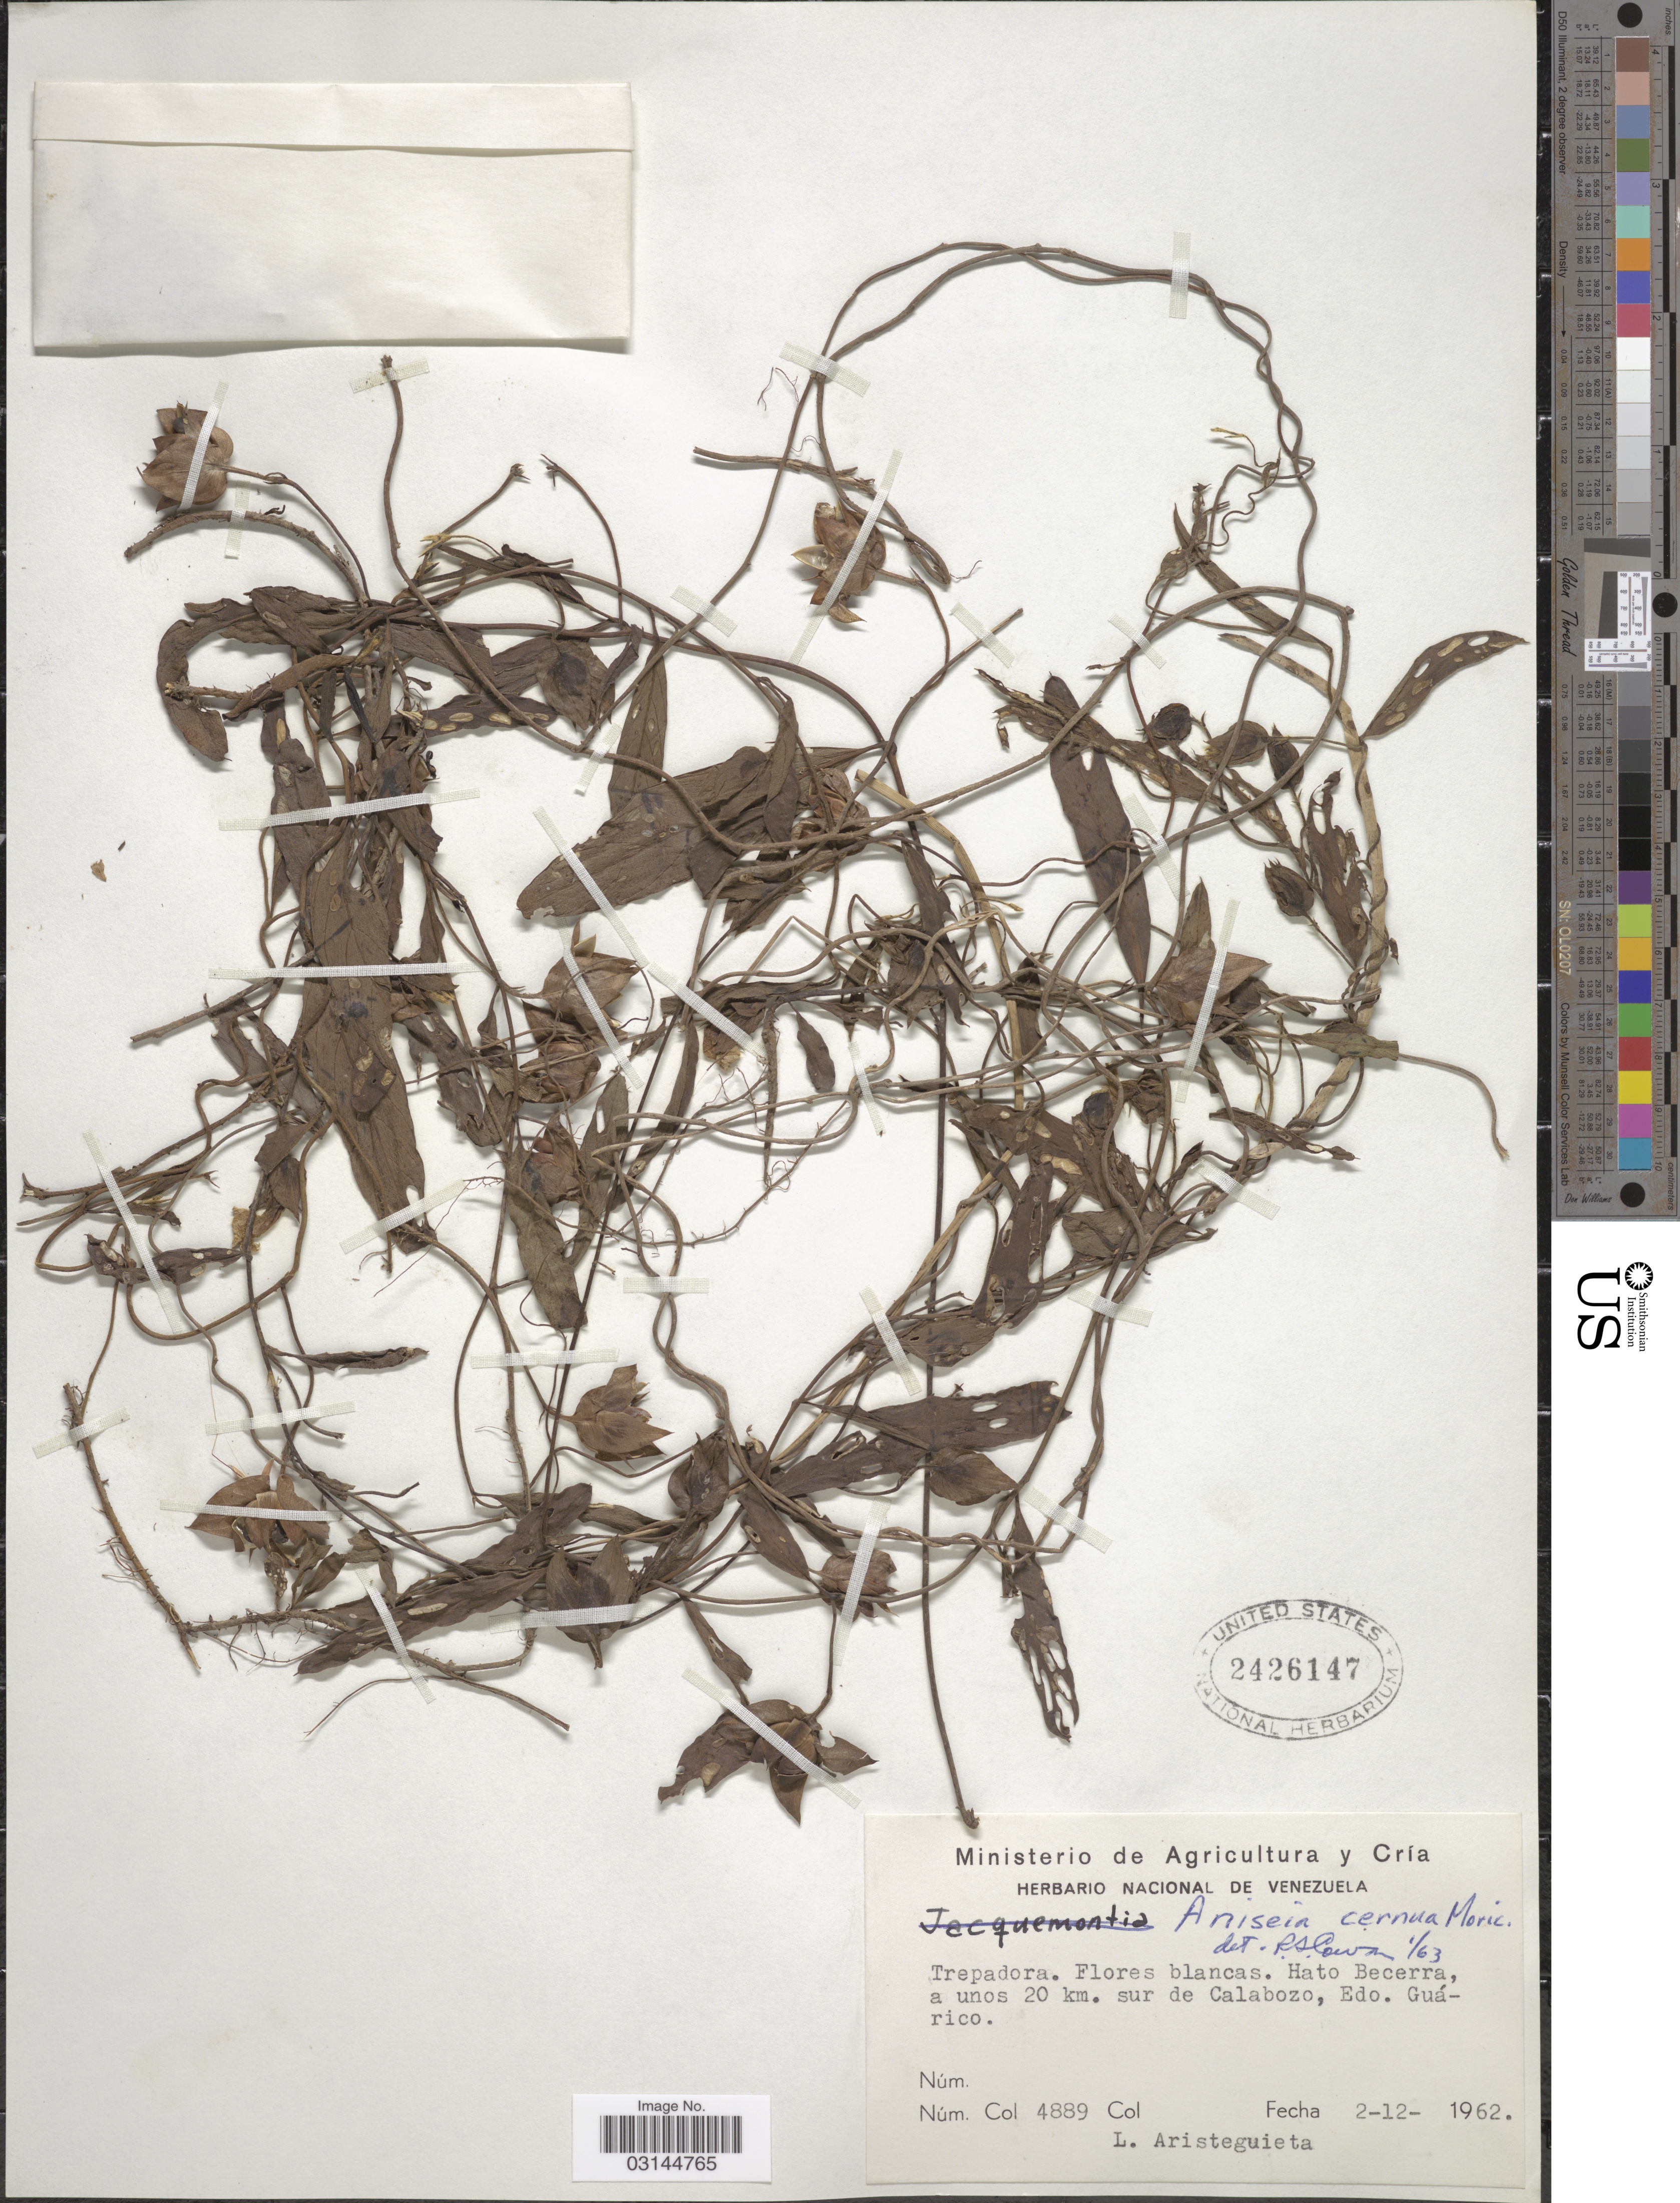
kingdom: Plantae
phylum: Tracheophyta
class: Magnoliopsida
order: Solanales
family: Convolvulaceae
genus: Aniseia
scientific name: Aniseia cernua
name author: Choisy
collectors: L. Aristeguieta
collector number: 4889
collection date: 1962-12-02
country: Venezuela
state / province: Guárico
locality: Hato Becerra, a unos 20 km. sur de Calabozo.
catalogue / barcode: US 2426147